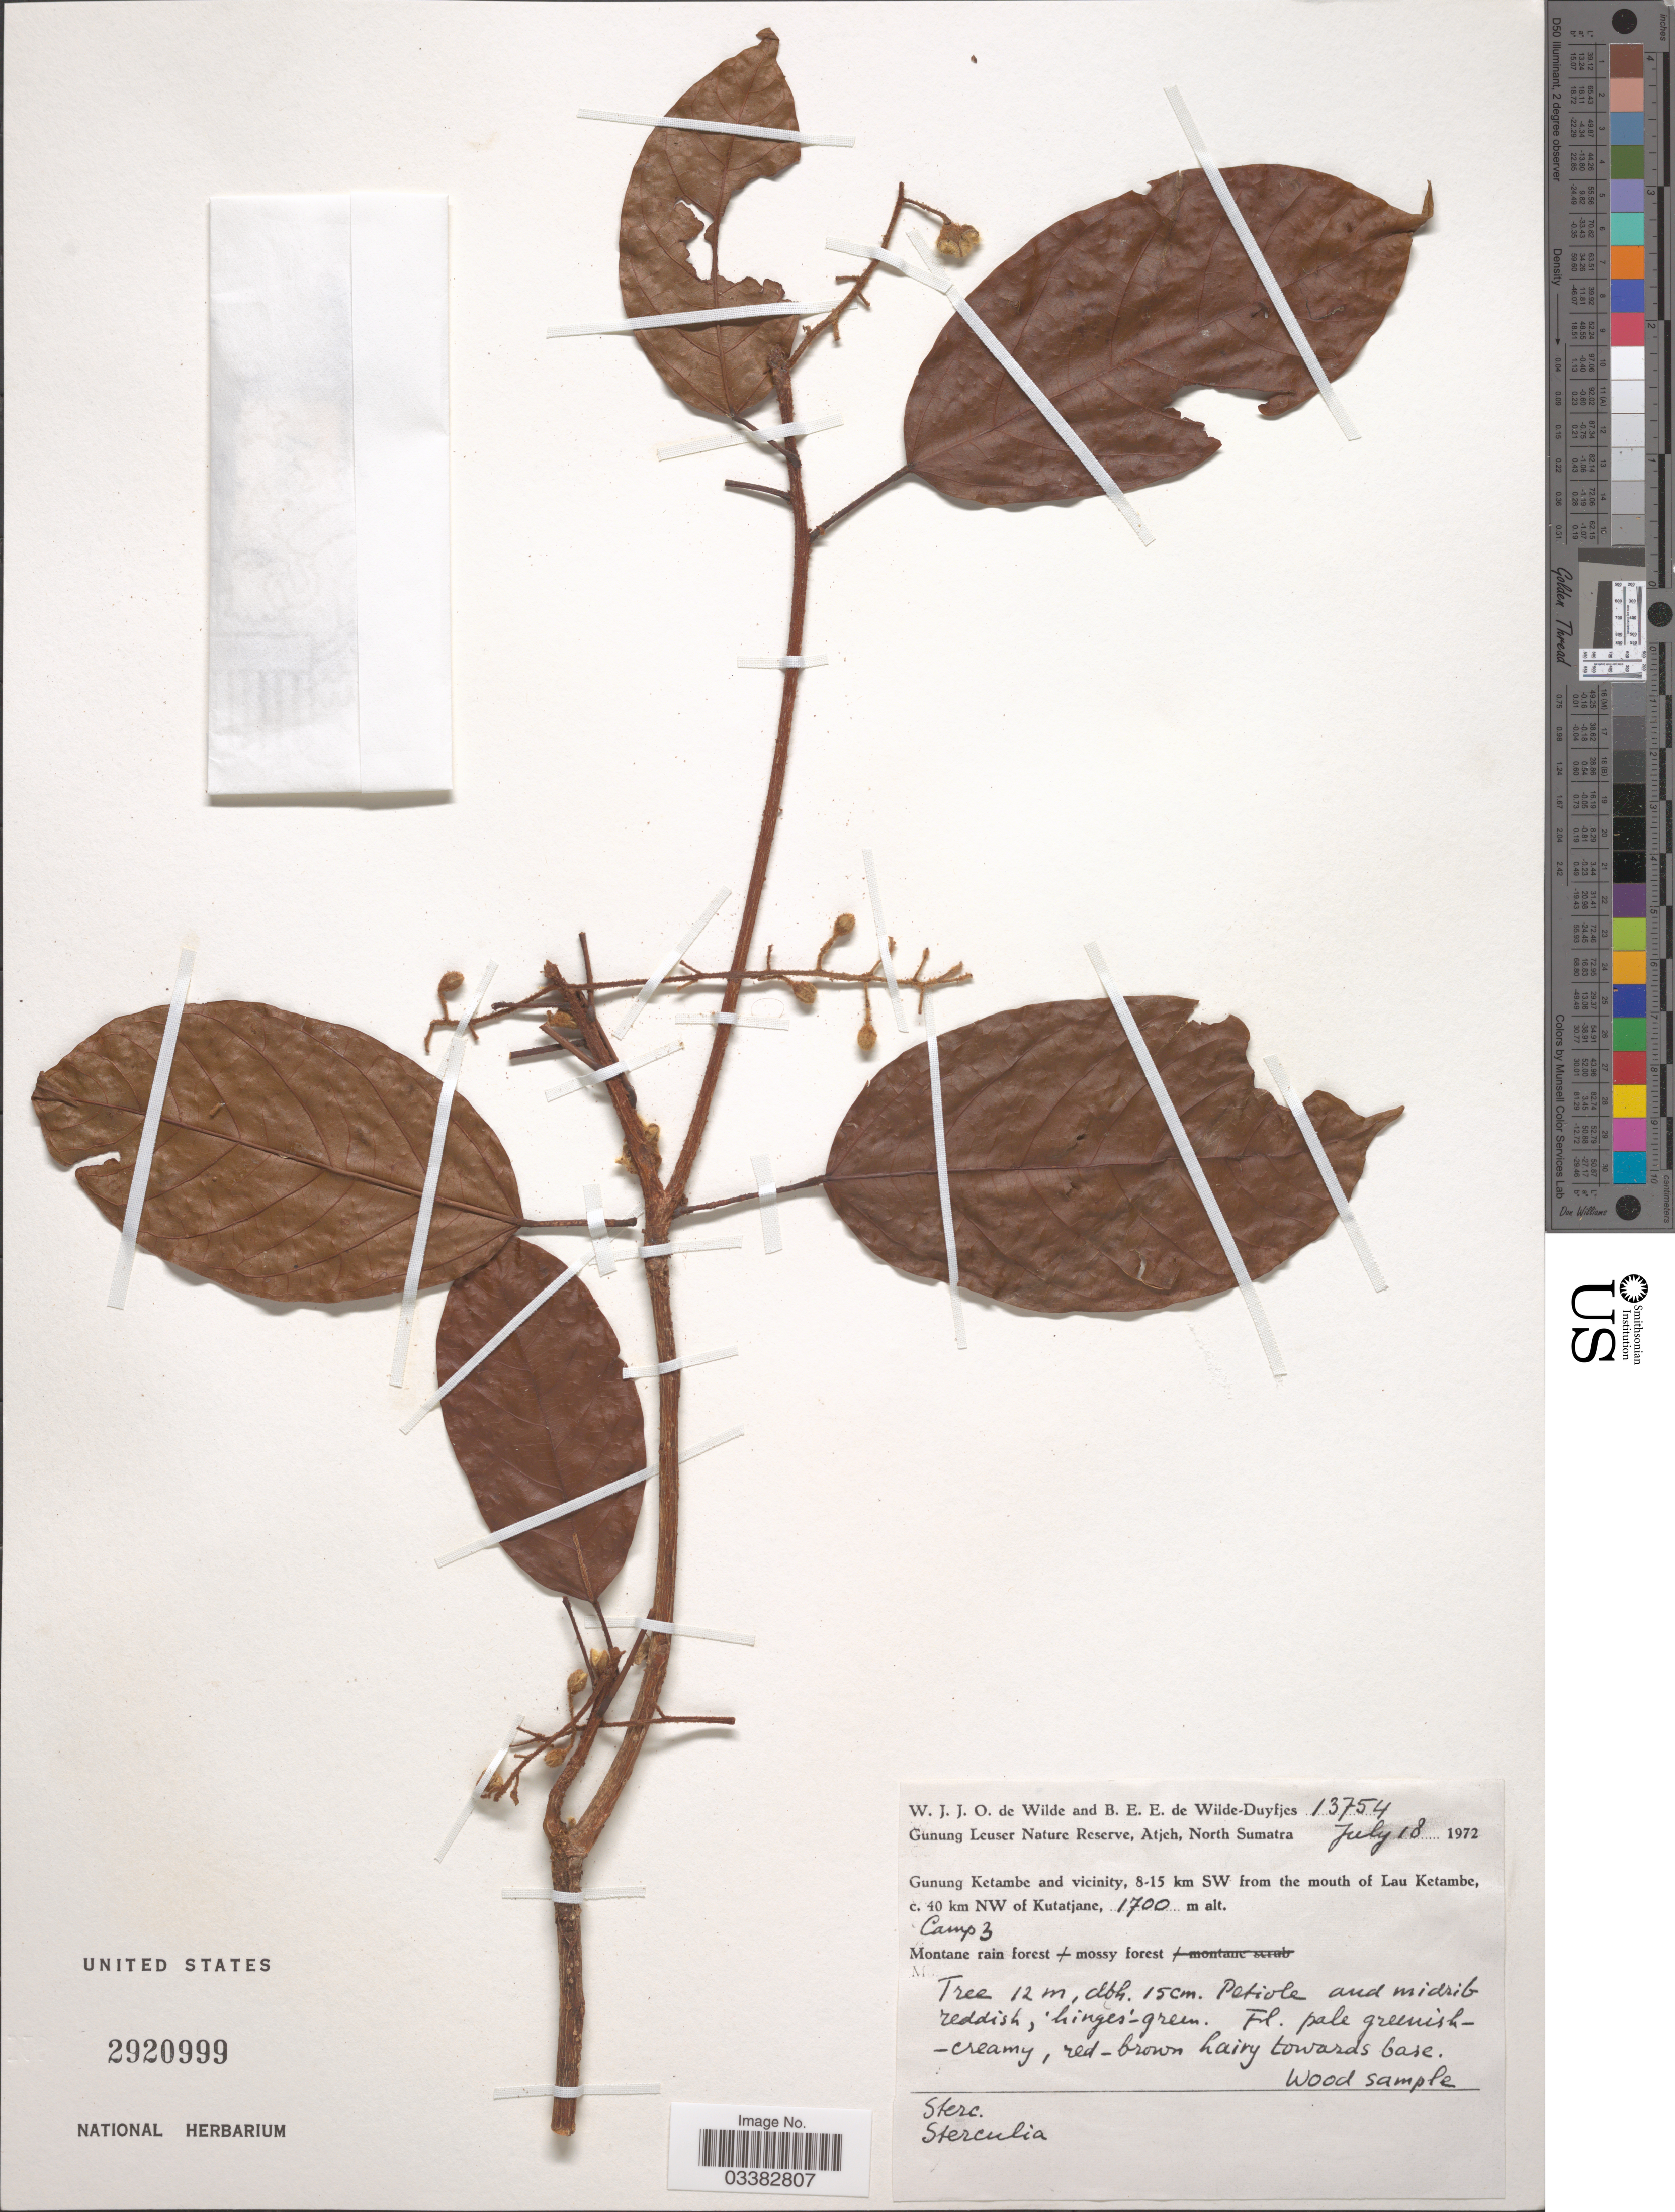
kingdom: Plantae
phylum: Tracheophyta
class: Magnoliopsida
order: Malvales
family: Malvaceae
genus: Sterculia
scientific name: Sterculia sp.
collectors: W. J. de Wilde & B. E. de Wilde-Duyfjes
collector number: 13754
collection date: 1972-07-18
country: Indonesia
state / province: Sumatra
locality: Gunung Leuser Nature Reserve, Atjeh, North Sumatra. Gunung Ketambe and vicinity, 8-15 km SW from the mouth of Lau Ketambe, c. 40 km NW of Kutatjane. Camp 3.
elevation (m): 1700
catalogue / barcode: US 2920999